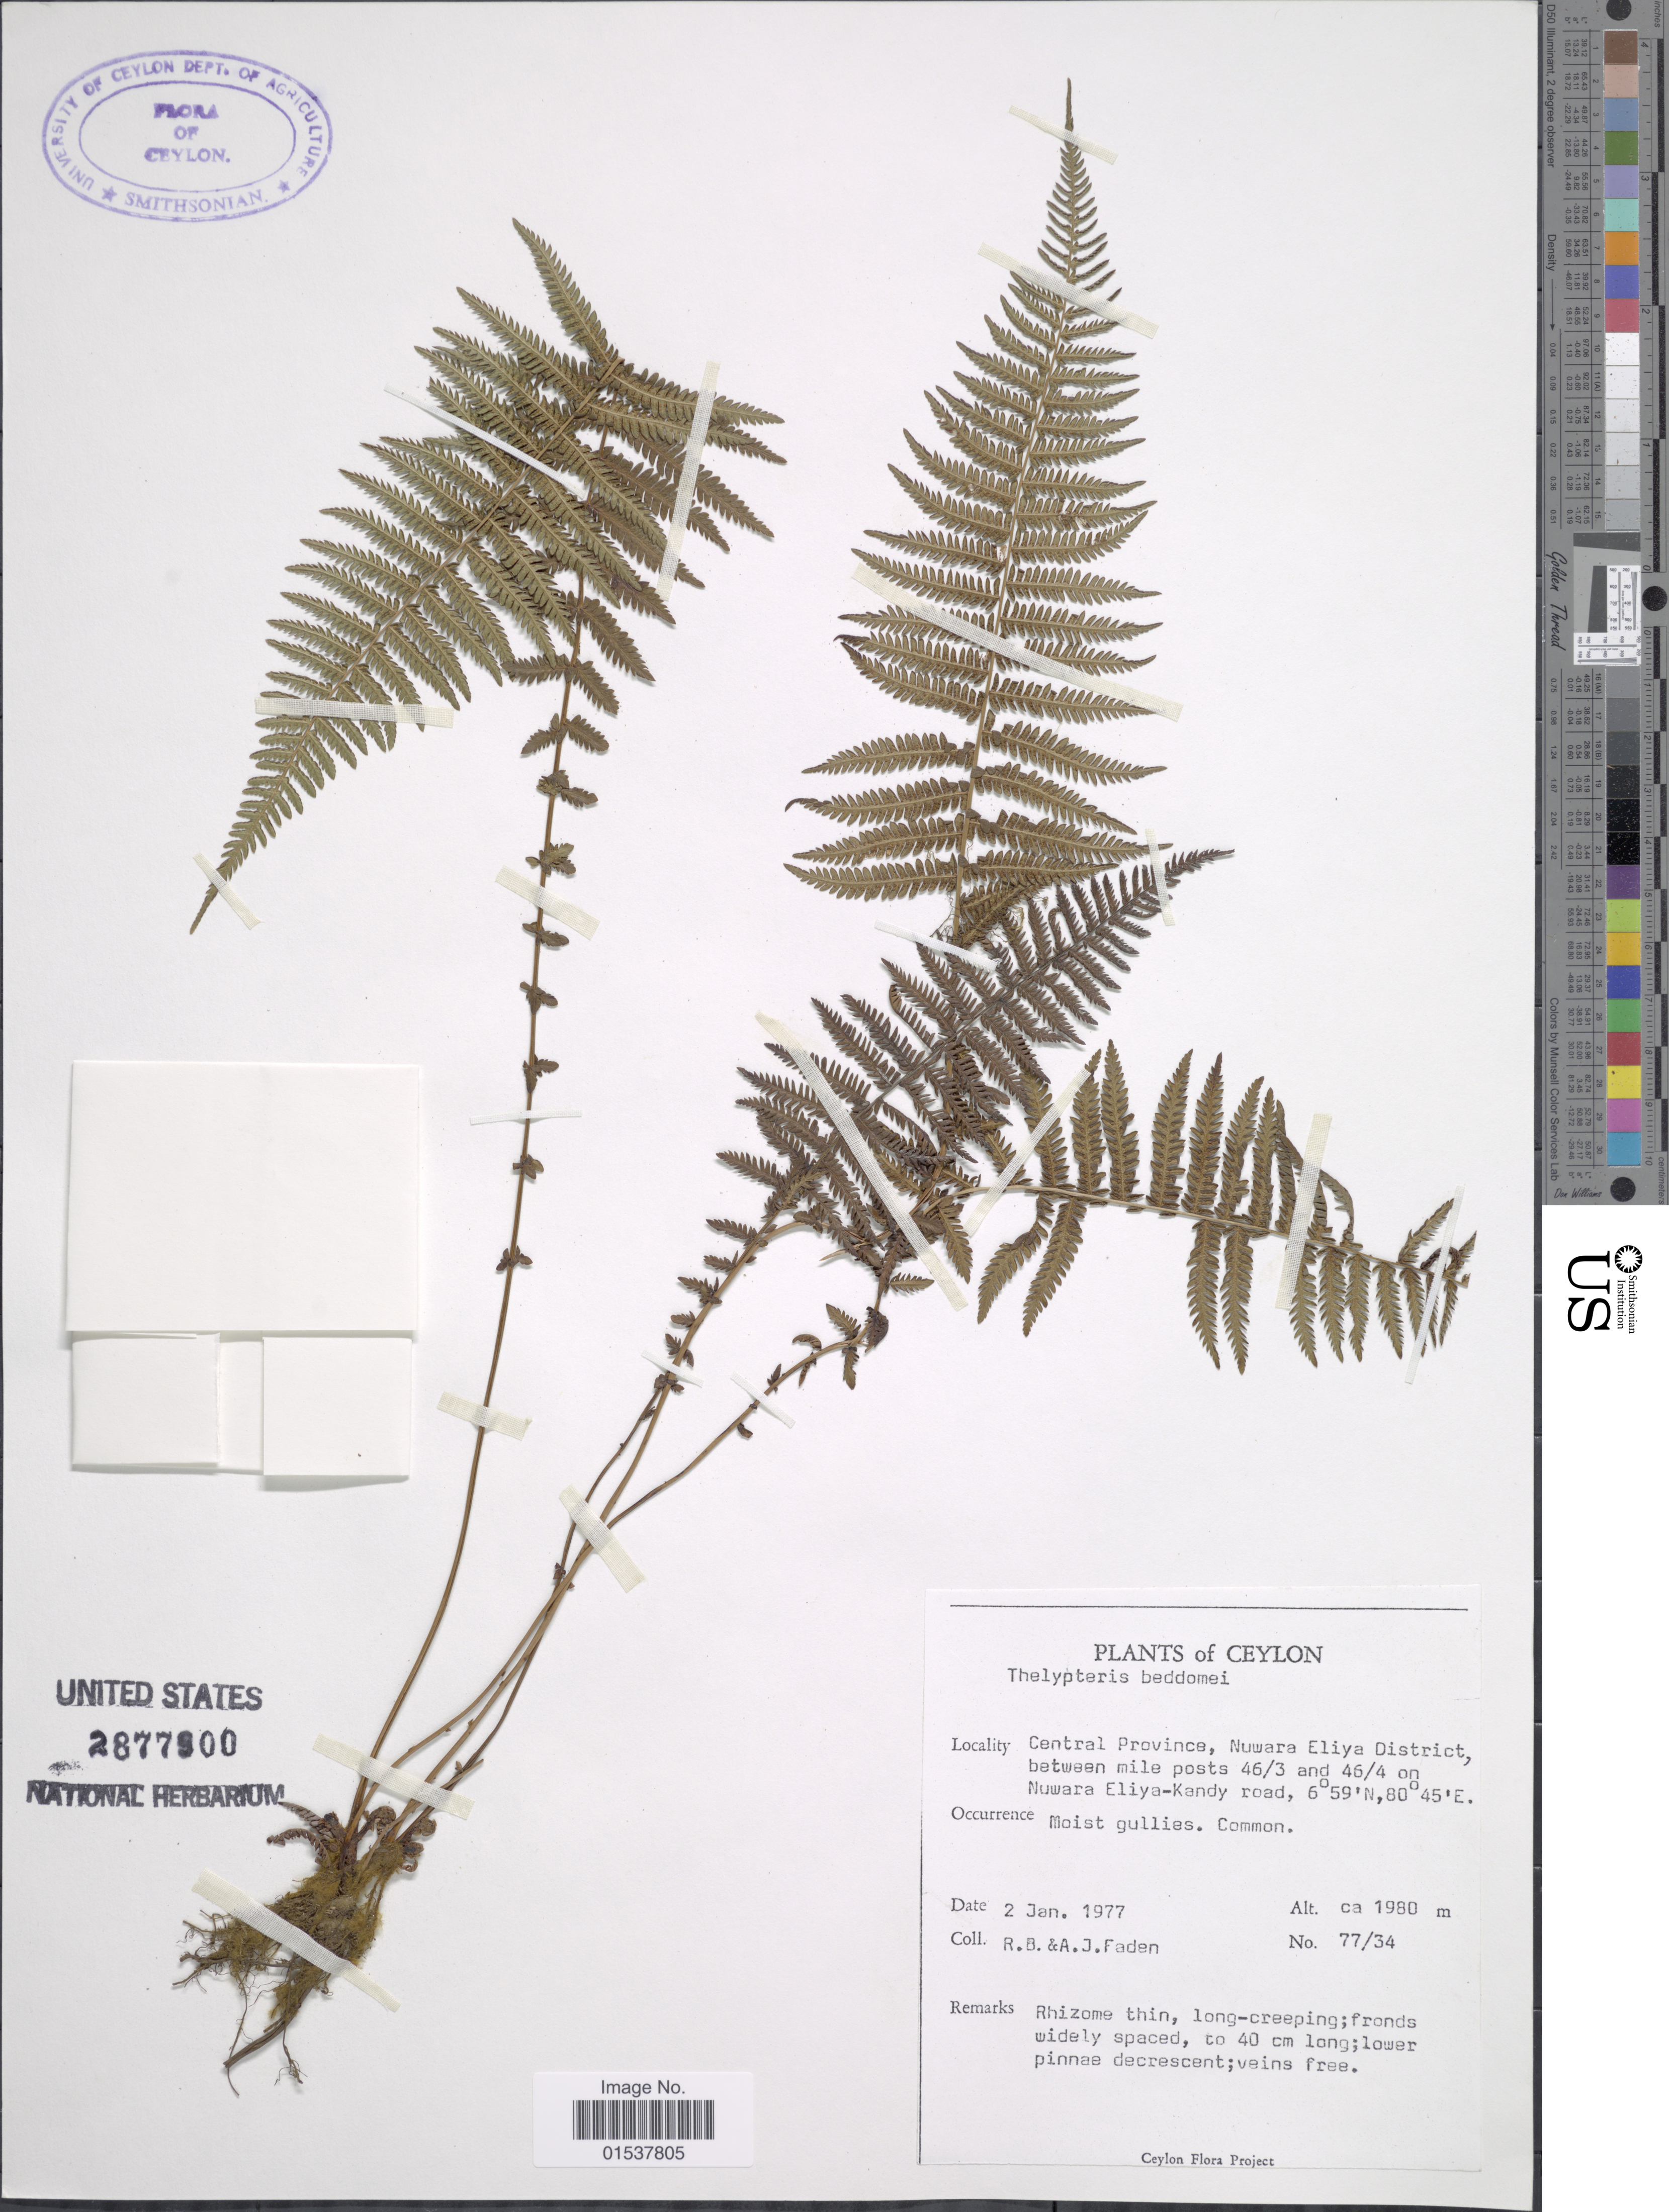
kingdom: Plantae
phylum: Tracheophyta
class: Polypodiopsida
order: Polypodiales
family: Thelypteridaceae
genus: Parathelypteris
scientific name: Parathelypteris beddomei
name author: (Baker) Ching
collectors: R. B. Faden & A. J. Faden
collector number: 77/34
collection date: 1977-01-02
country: Sri Lanka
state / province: Central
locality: Ceylon, Central Province, Nuwara Eliya District, between mile posts 46/3 and 46/4 on Nuwara Eliya-Kandy road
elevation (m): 1980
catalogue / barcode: US 2877900